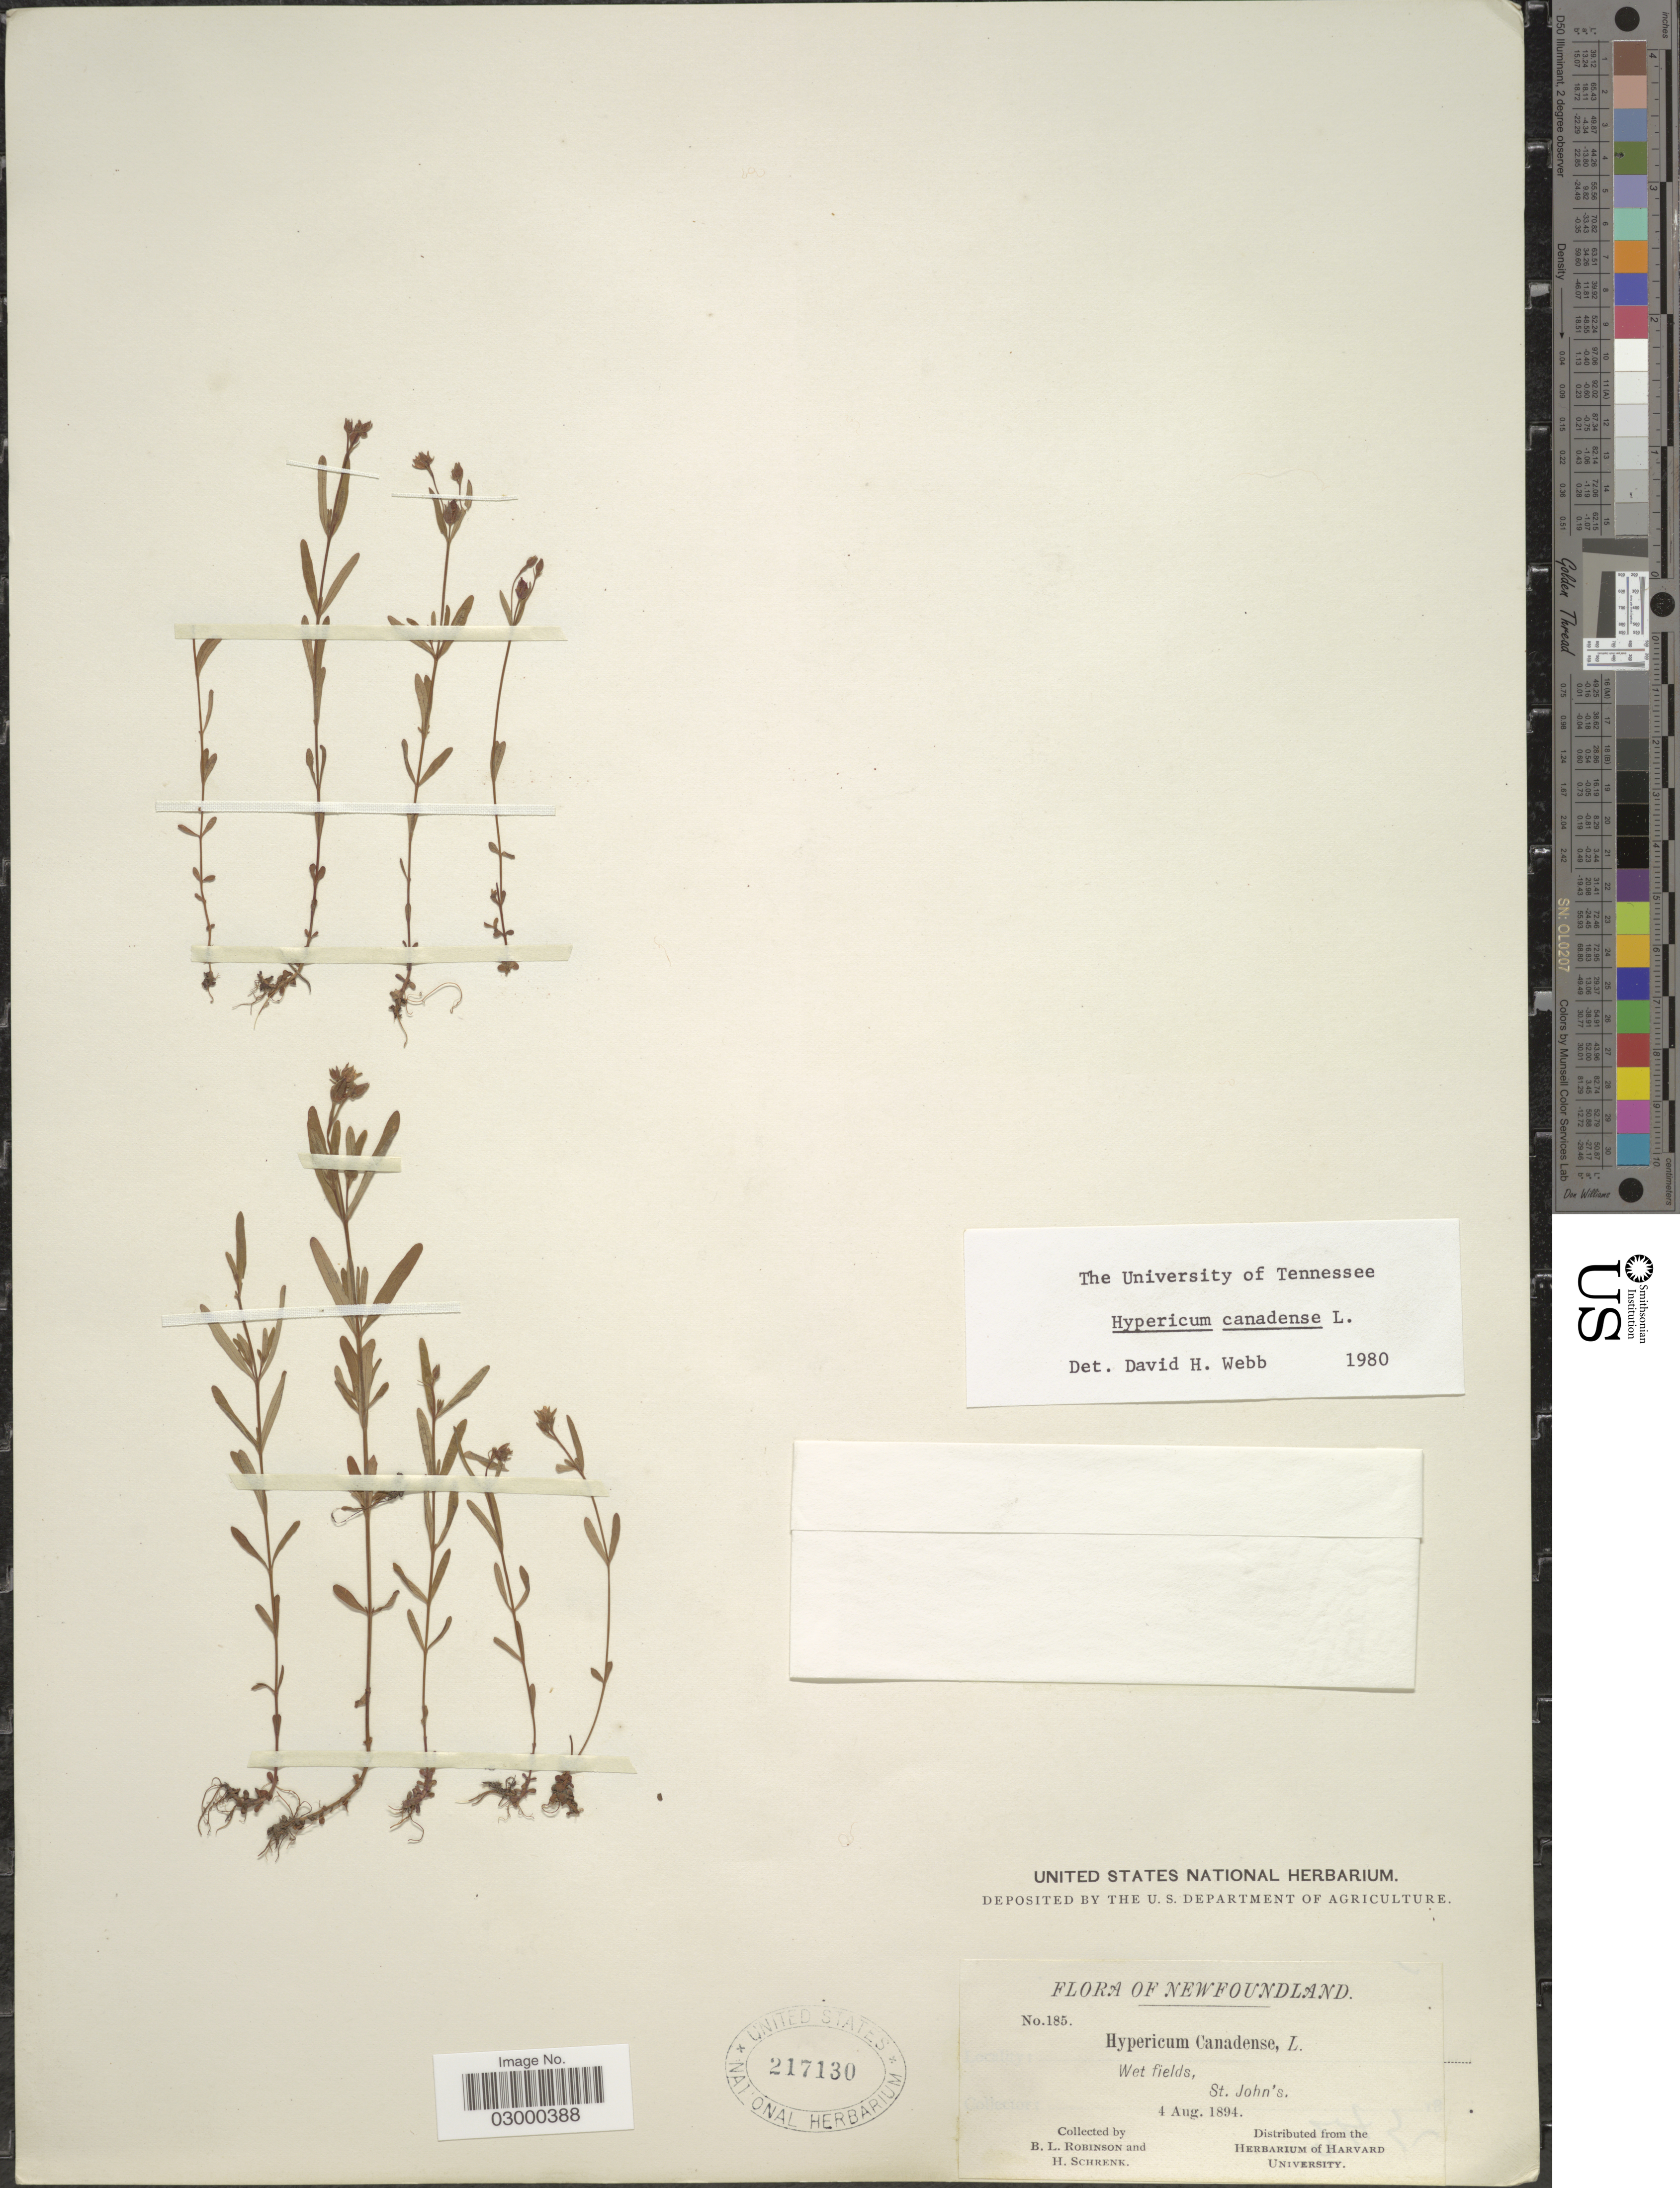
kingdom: Plantae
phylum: Tracheophyta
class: Magnoliopsida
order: Malpighiales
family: Hypericaceae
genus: Hypericum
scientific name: Hypericum canadense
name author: L.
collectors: B. L. Robinson & H. Schrenk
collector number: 185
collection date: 1894-08-04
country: Canada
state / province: Newfoundland and Labrador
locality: St. John's.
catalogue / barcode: US 217130